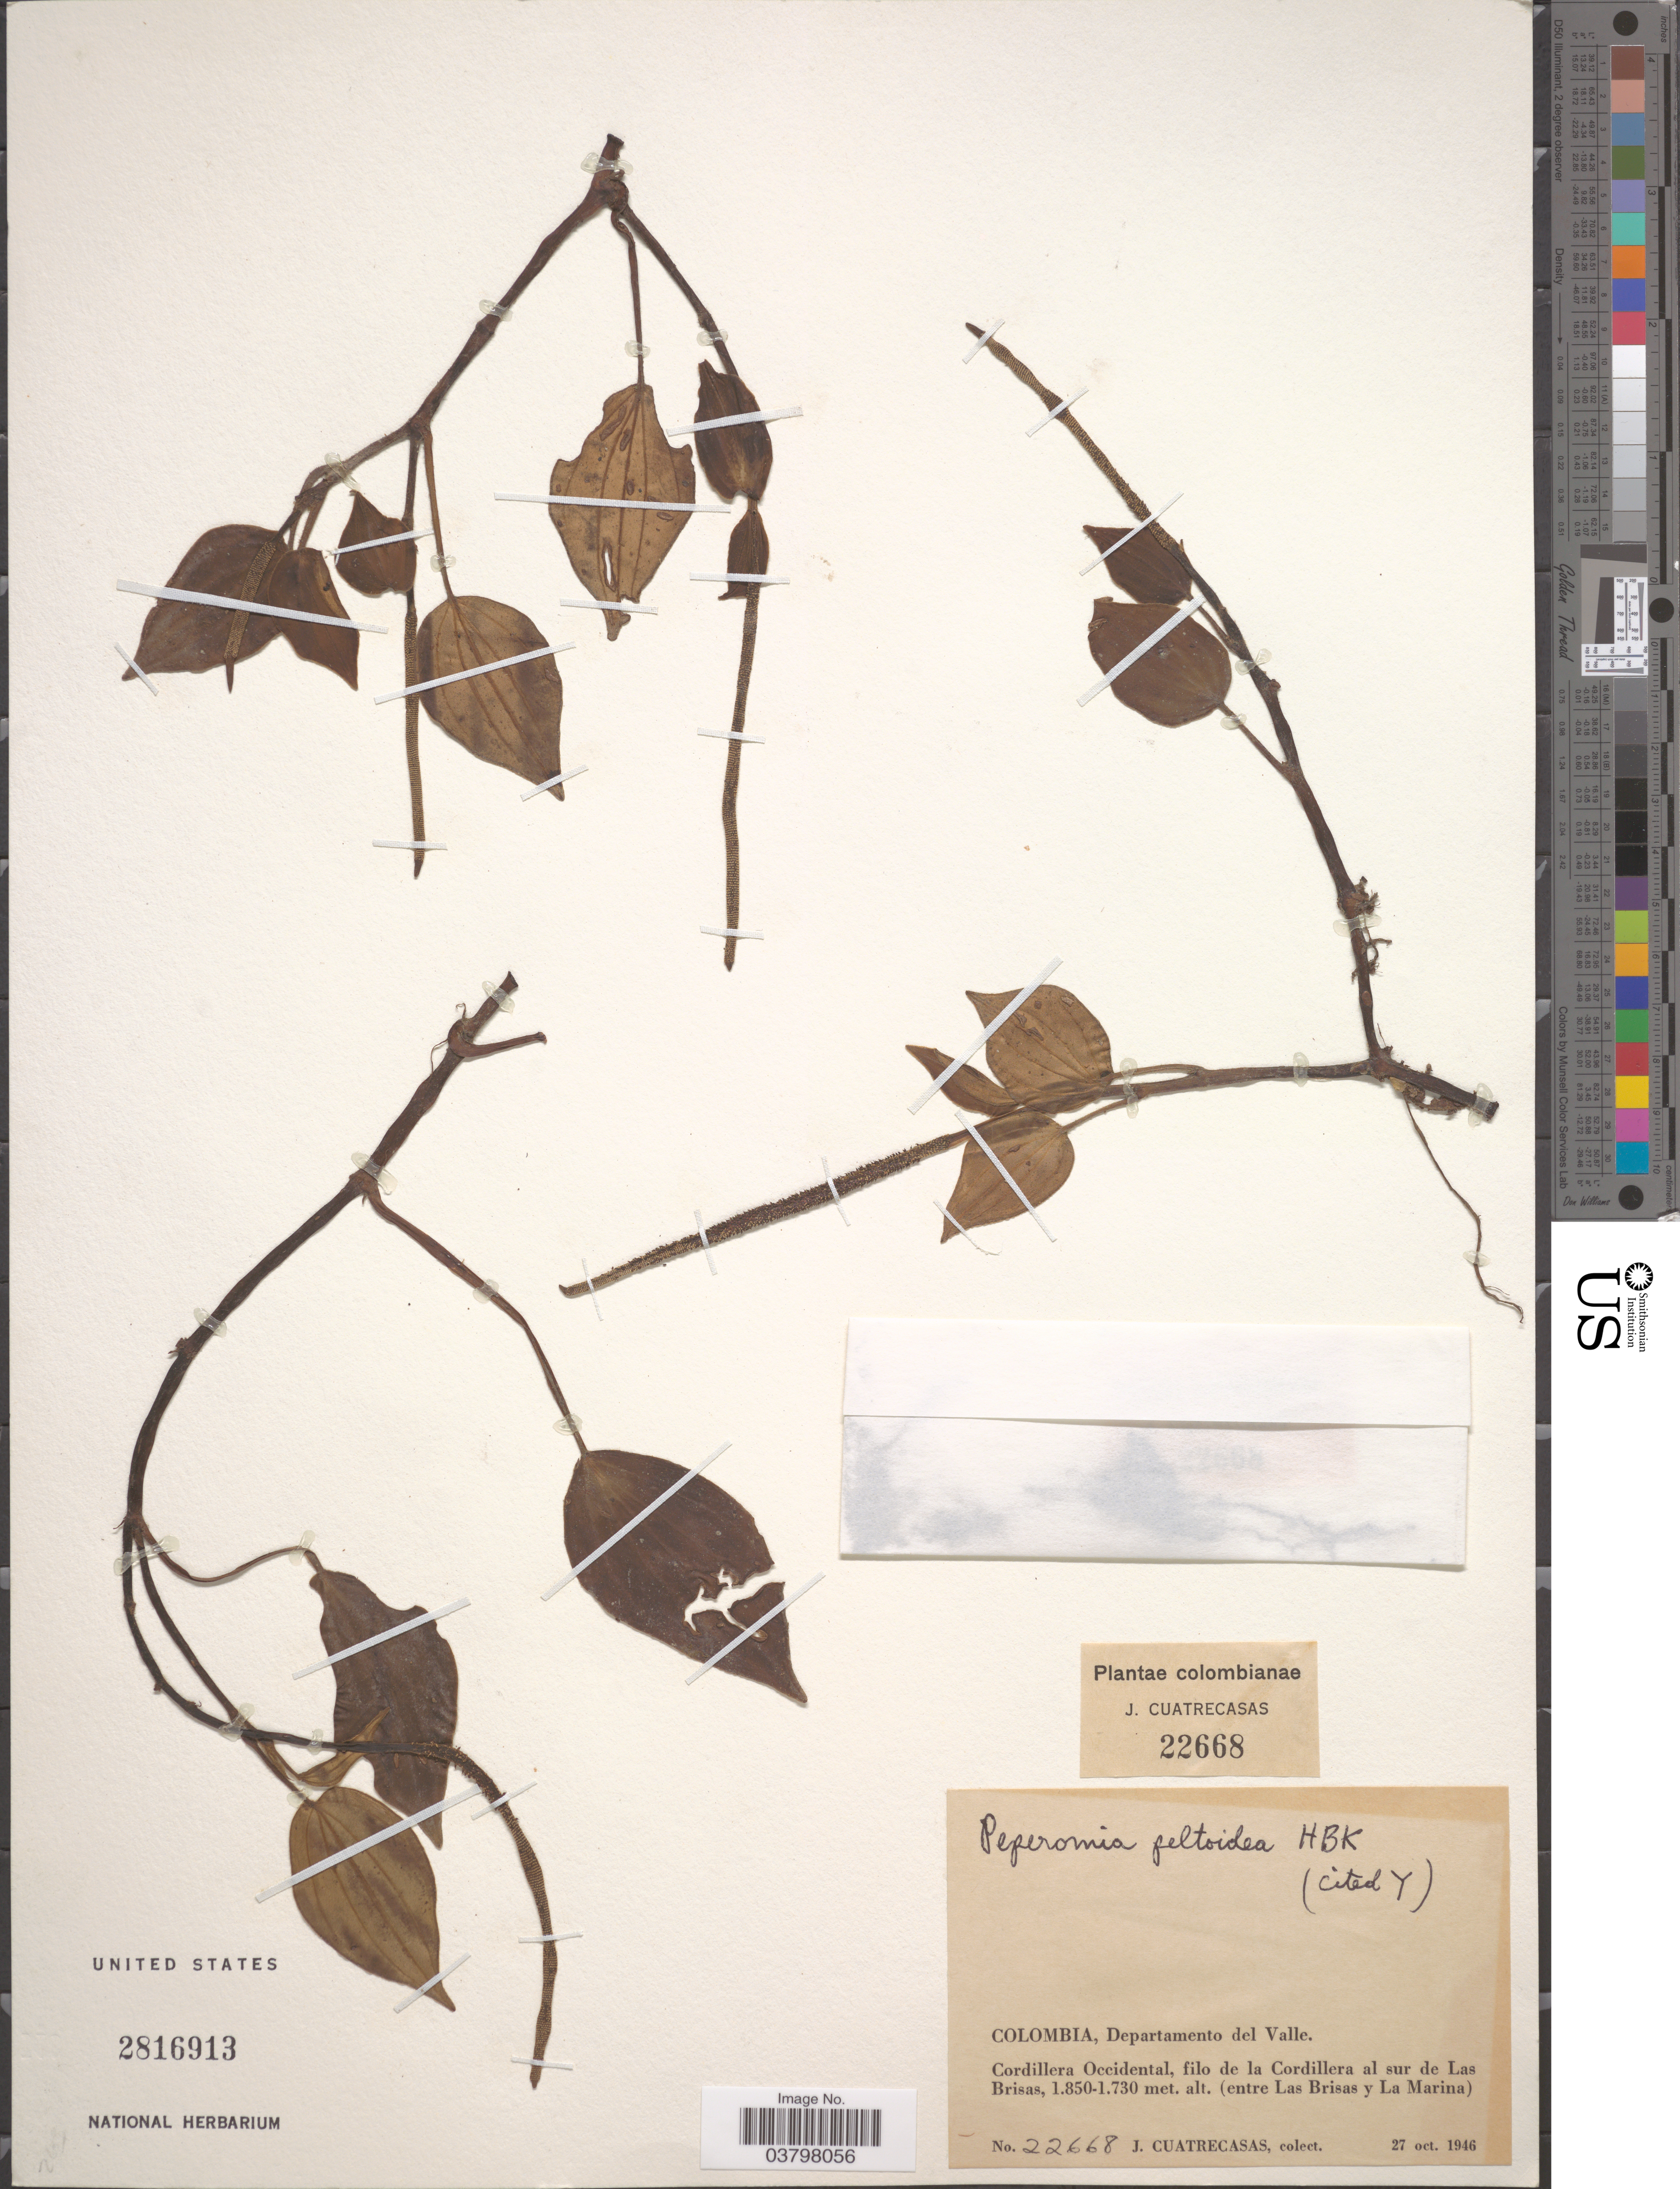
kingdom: Plantae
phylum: Tracheophyta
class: Magnoliopsida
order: Piperales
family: Piperaceae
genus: Peperomia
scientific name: Peperomia peltoidea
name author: Kunth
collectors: J. Cuatrecasas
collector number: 22668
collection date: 1946-10-27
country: Colombia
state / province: Valle del Cauca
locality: Departamento del Valle. Cordillera Occidental, filo de la Cordillera al sur de Las Brisas (entre Las Brisas y La Marina).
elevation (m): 1730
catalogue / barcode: US 2816913